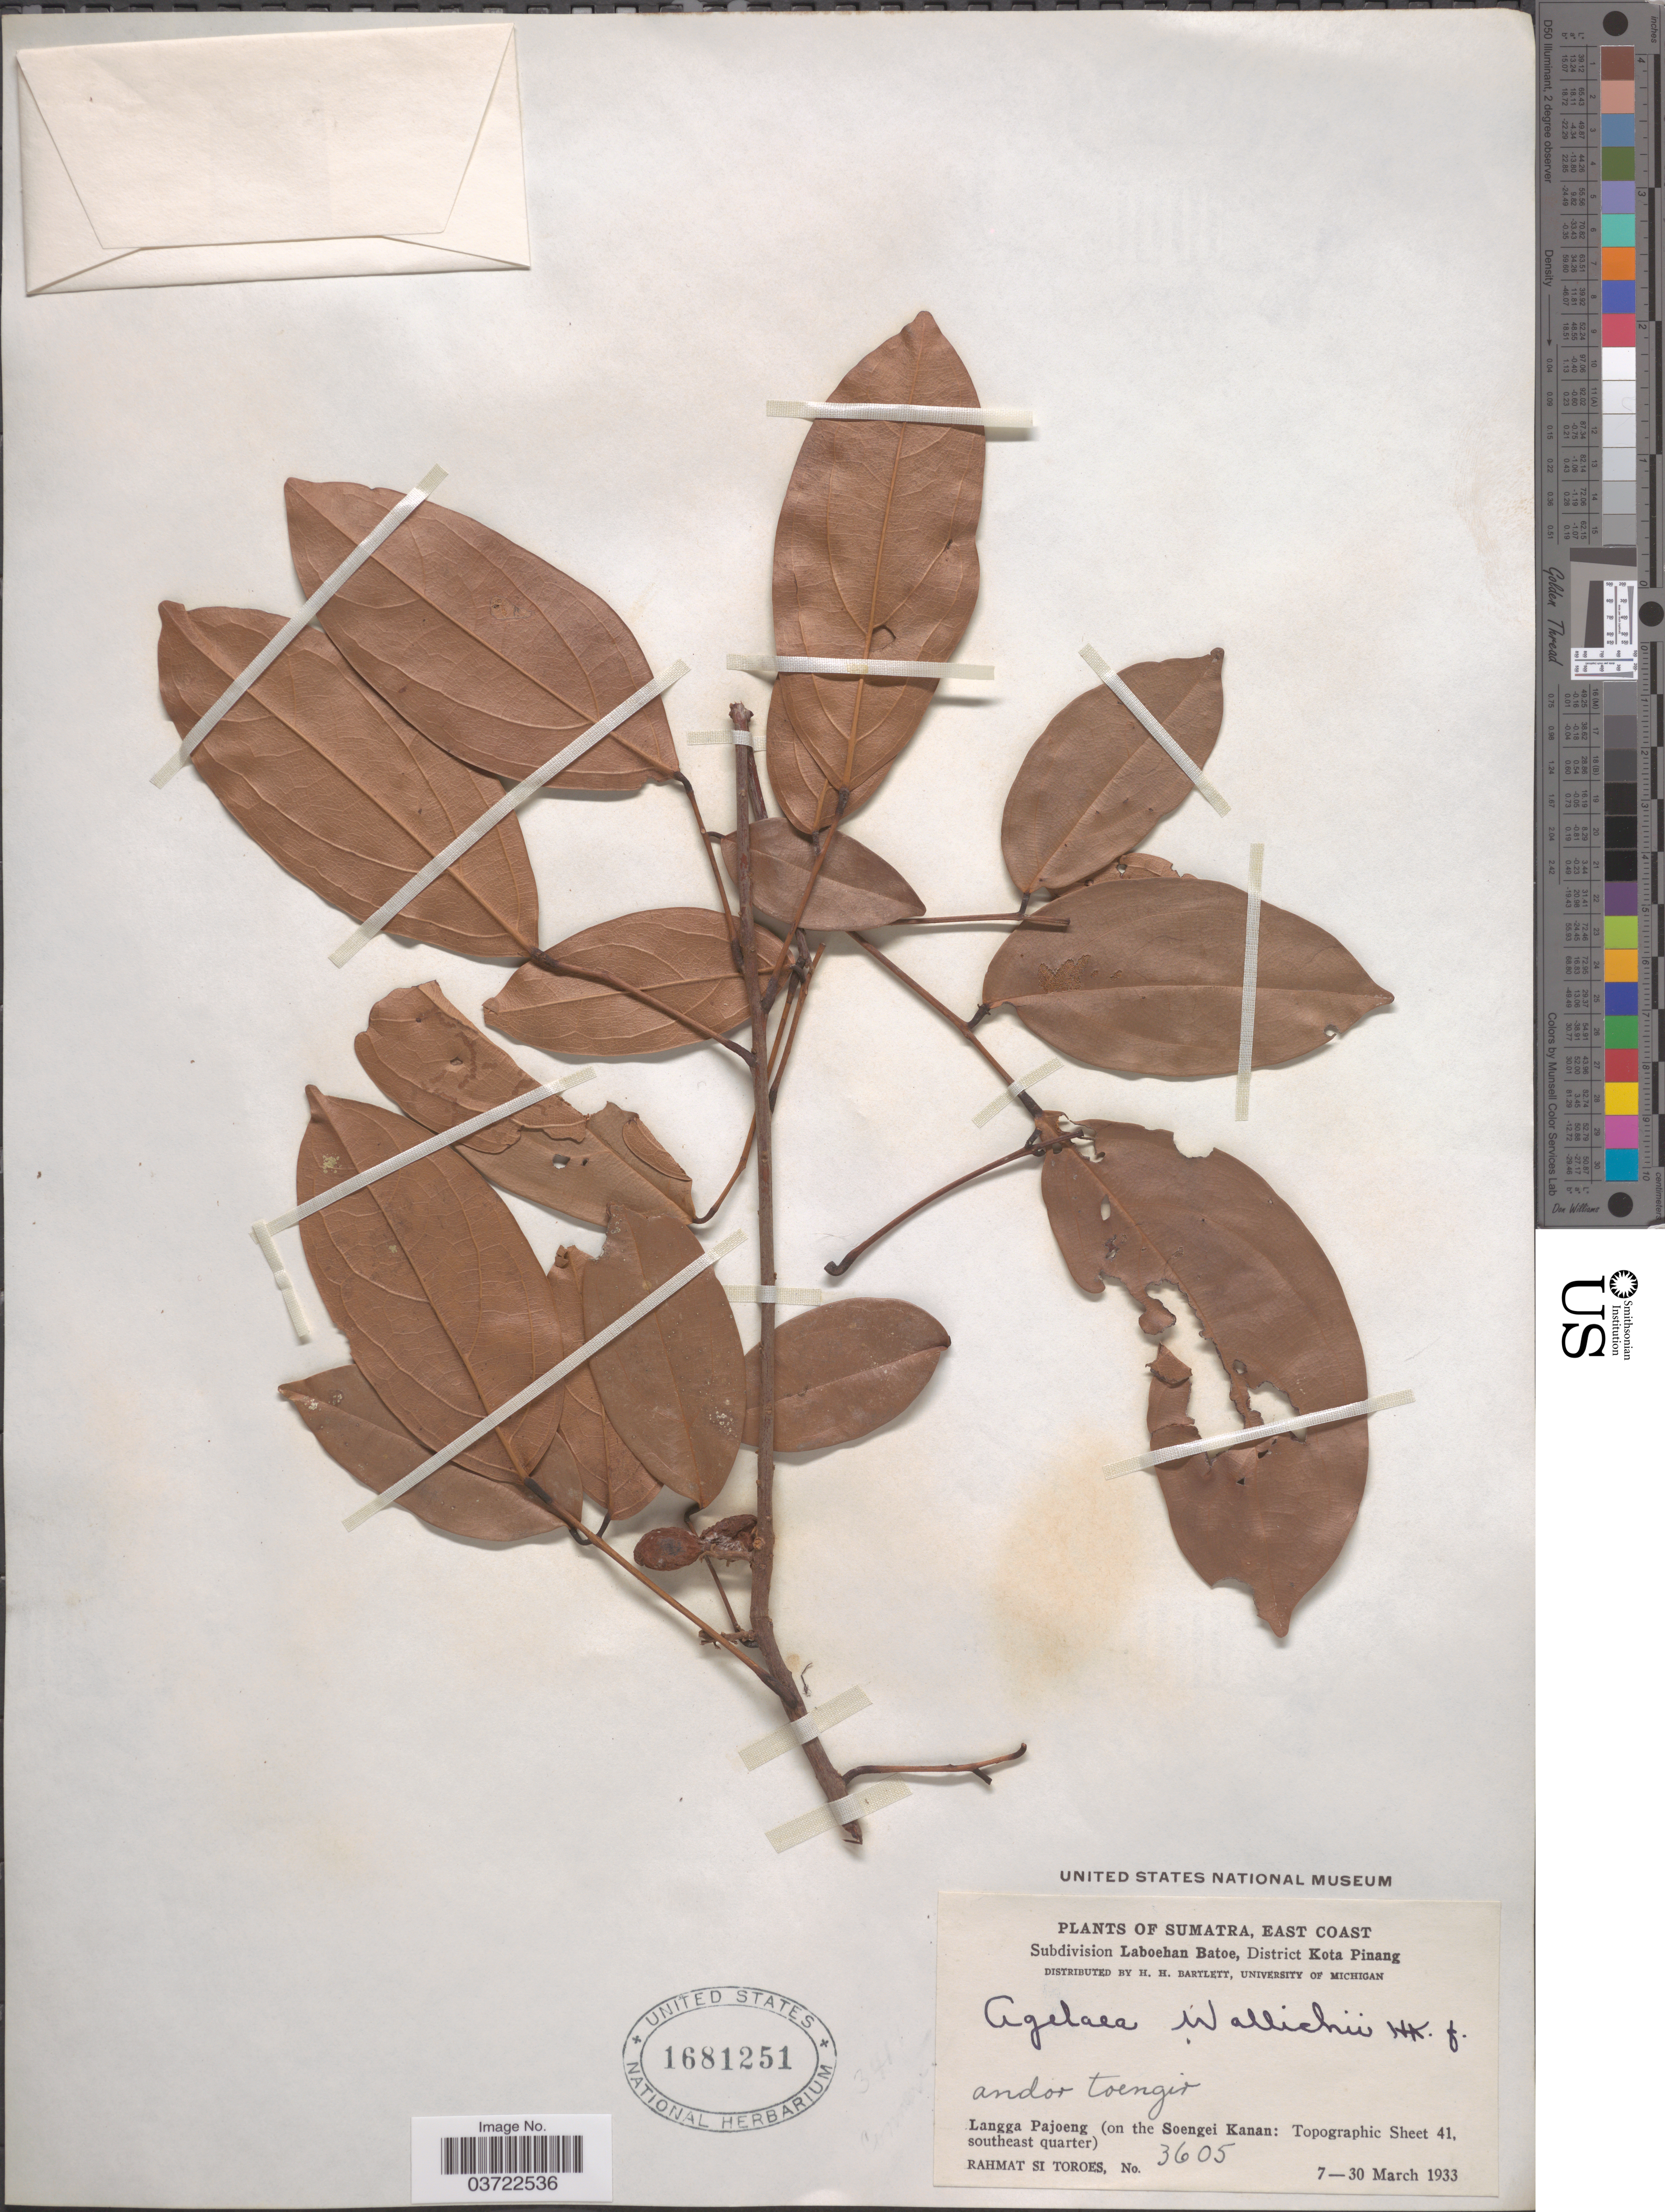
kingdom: Plantae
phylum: Tracheophyta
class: Magnoliopsida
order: Oxalidales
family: Connaraceae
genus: Agelaea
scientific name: Agelaea trinervis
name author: (Llanos) Merr.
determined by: Strong, Mark T., (BOT), Smithsonian Institution - National Museum of Natural History (UNITED STATES)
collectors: Rahmat Si Boeea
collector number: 3605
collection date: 1933-03-07/1933-03-30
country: Indonesia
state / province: Sumatra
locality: East Coast. Subdivision Laboehan Batoe, District Kota Pinang. Langga Pajoeng (on the Soengei Kanan: Topographic Sheet 41, southeast quarter).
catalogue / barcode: US 1681251